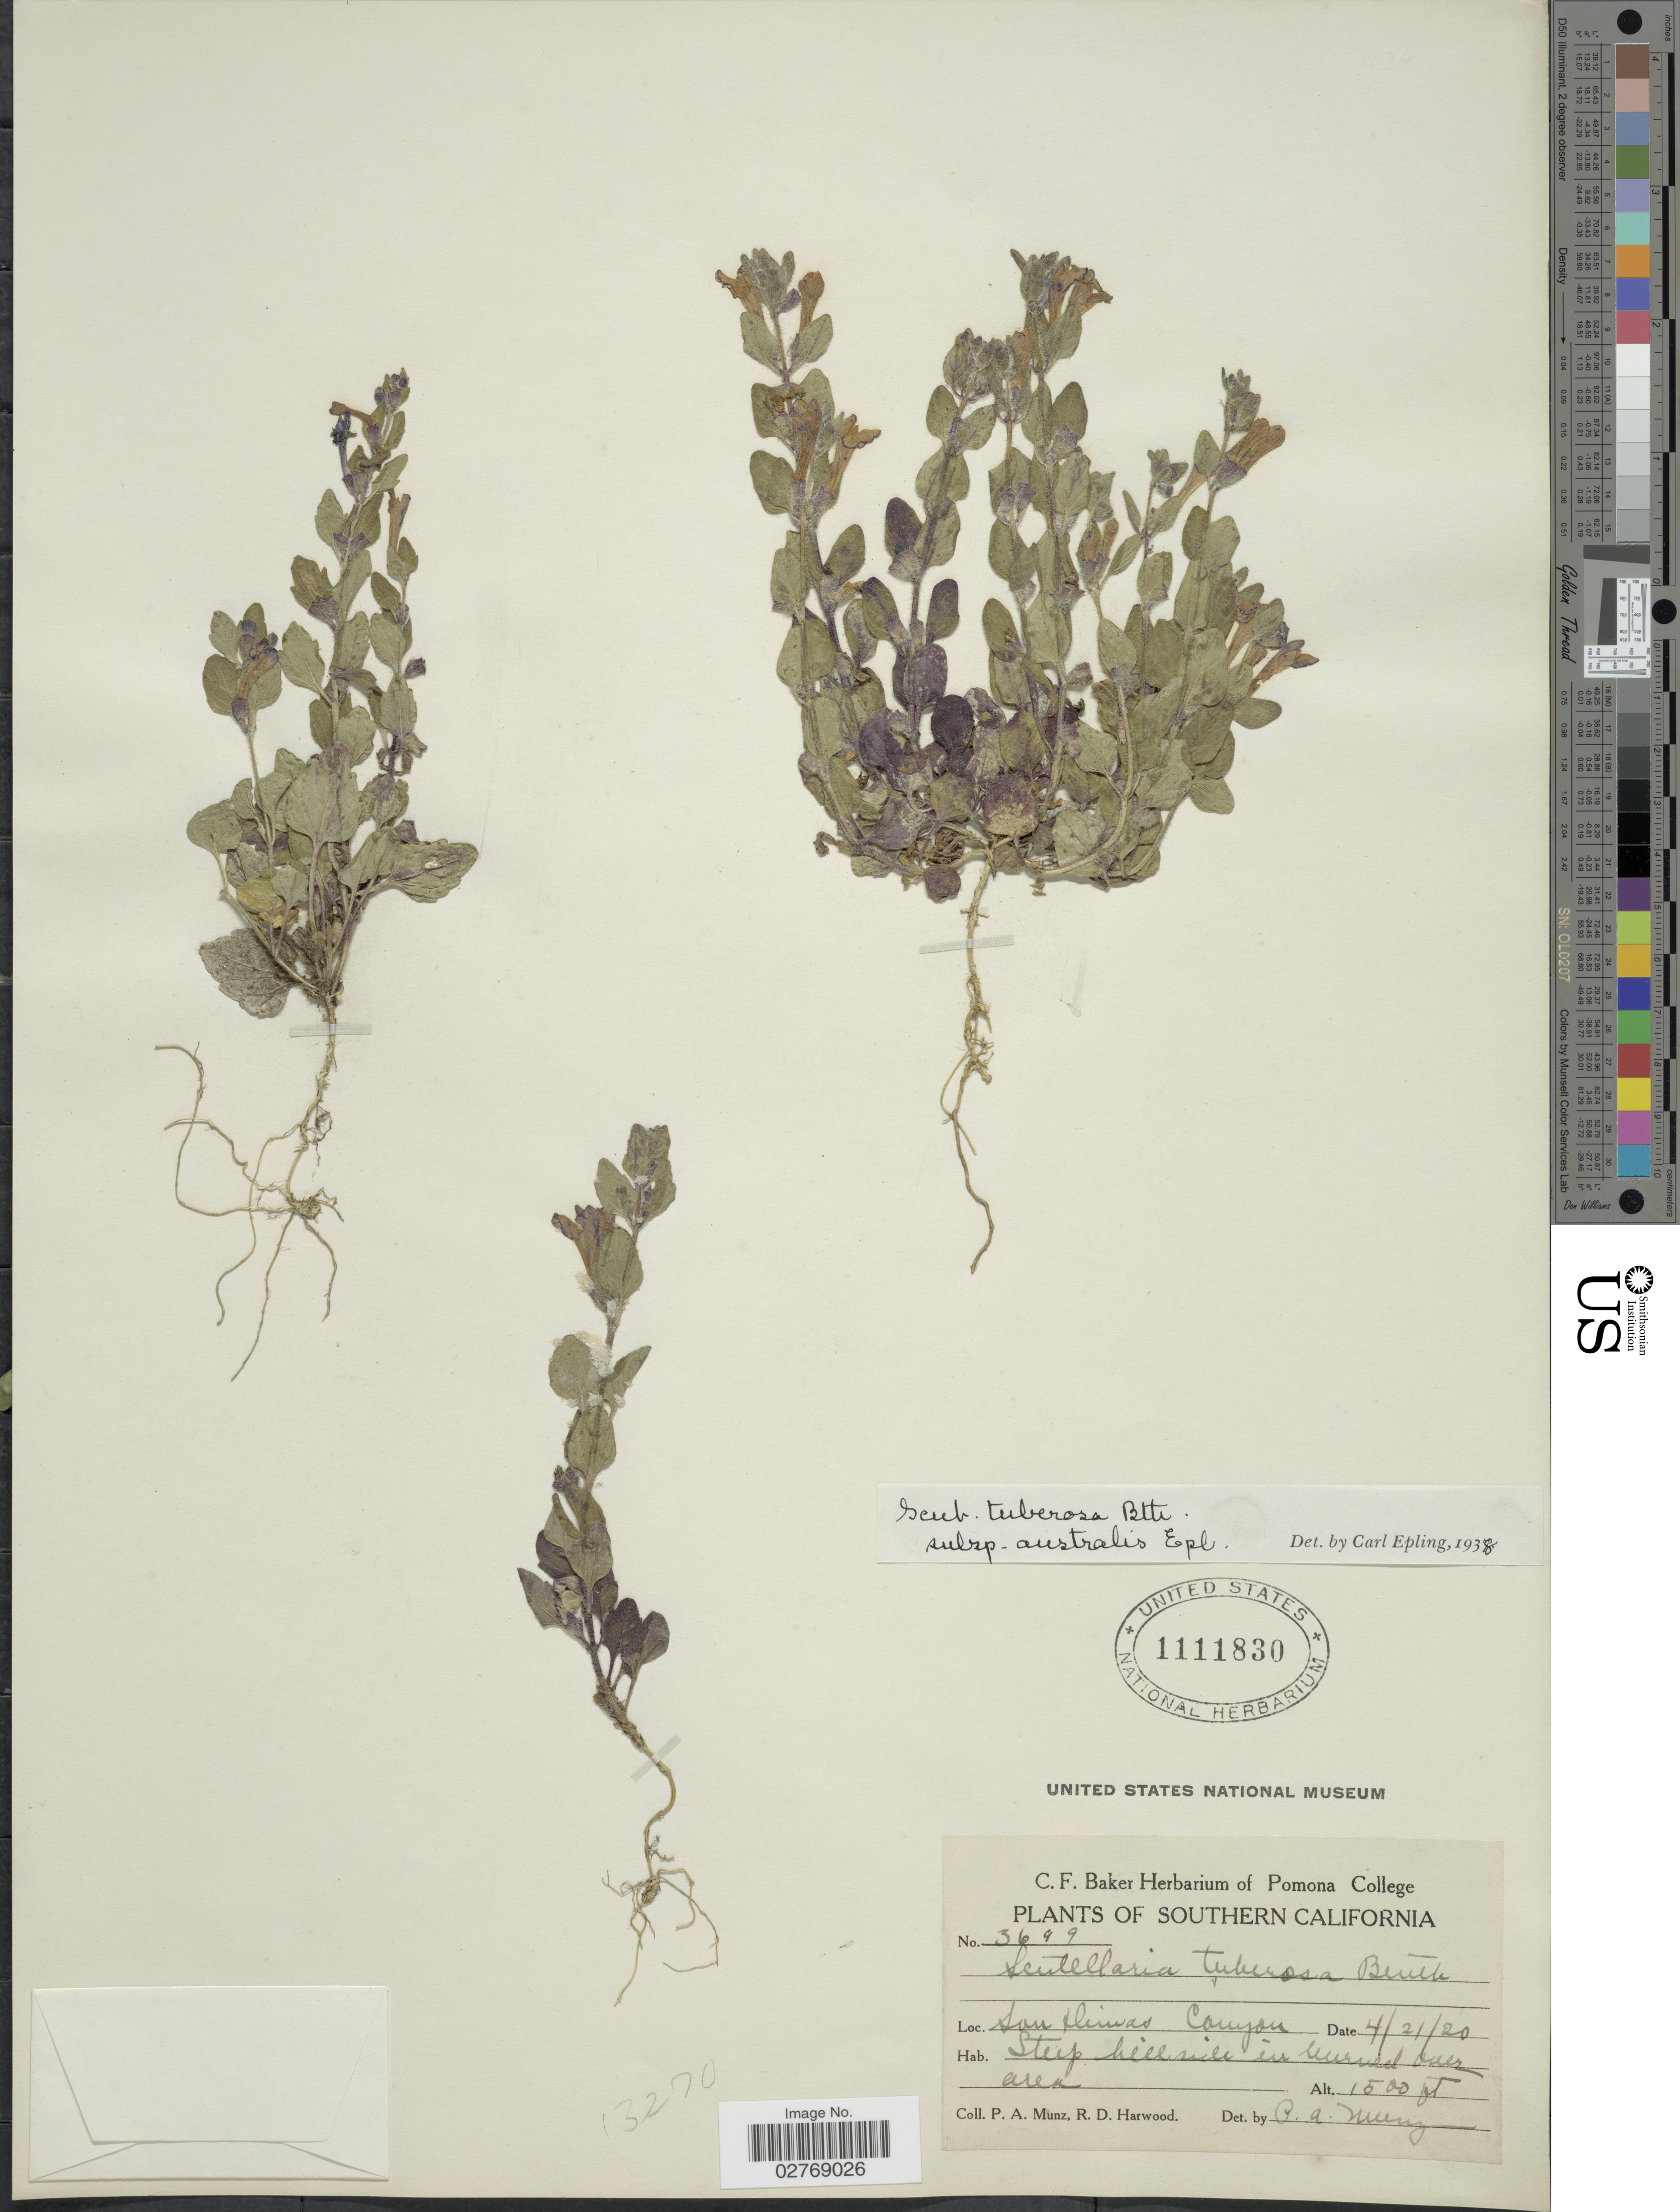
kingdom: Plantae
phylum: Tracheophyta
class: Magnoliopsida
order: Lamiales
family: Lamiaceae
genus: Scutellaria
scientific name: Scutellaria tuberosa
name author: Benth.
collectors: P. A. Munz & R. Harwood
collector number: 3699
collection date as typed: Transcribed d/m/y: 21/4/20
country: United States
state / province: California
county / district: Los Angeles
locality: Southern California, San Dimas Canyon.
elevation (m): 457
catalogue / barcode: US 1111830